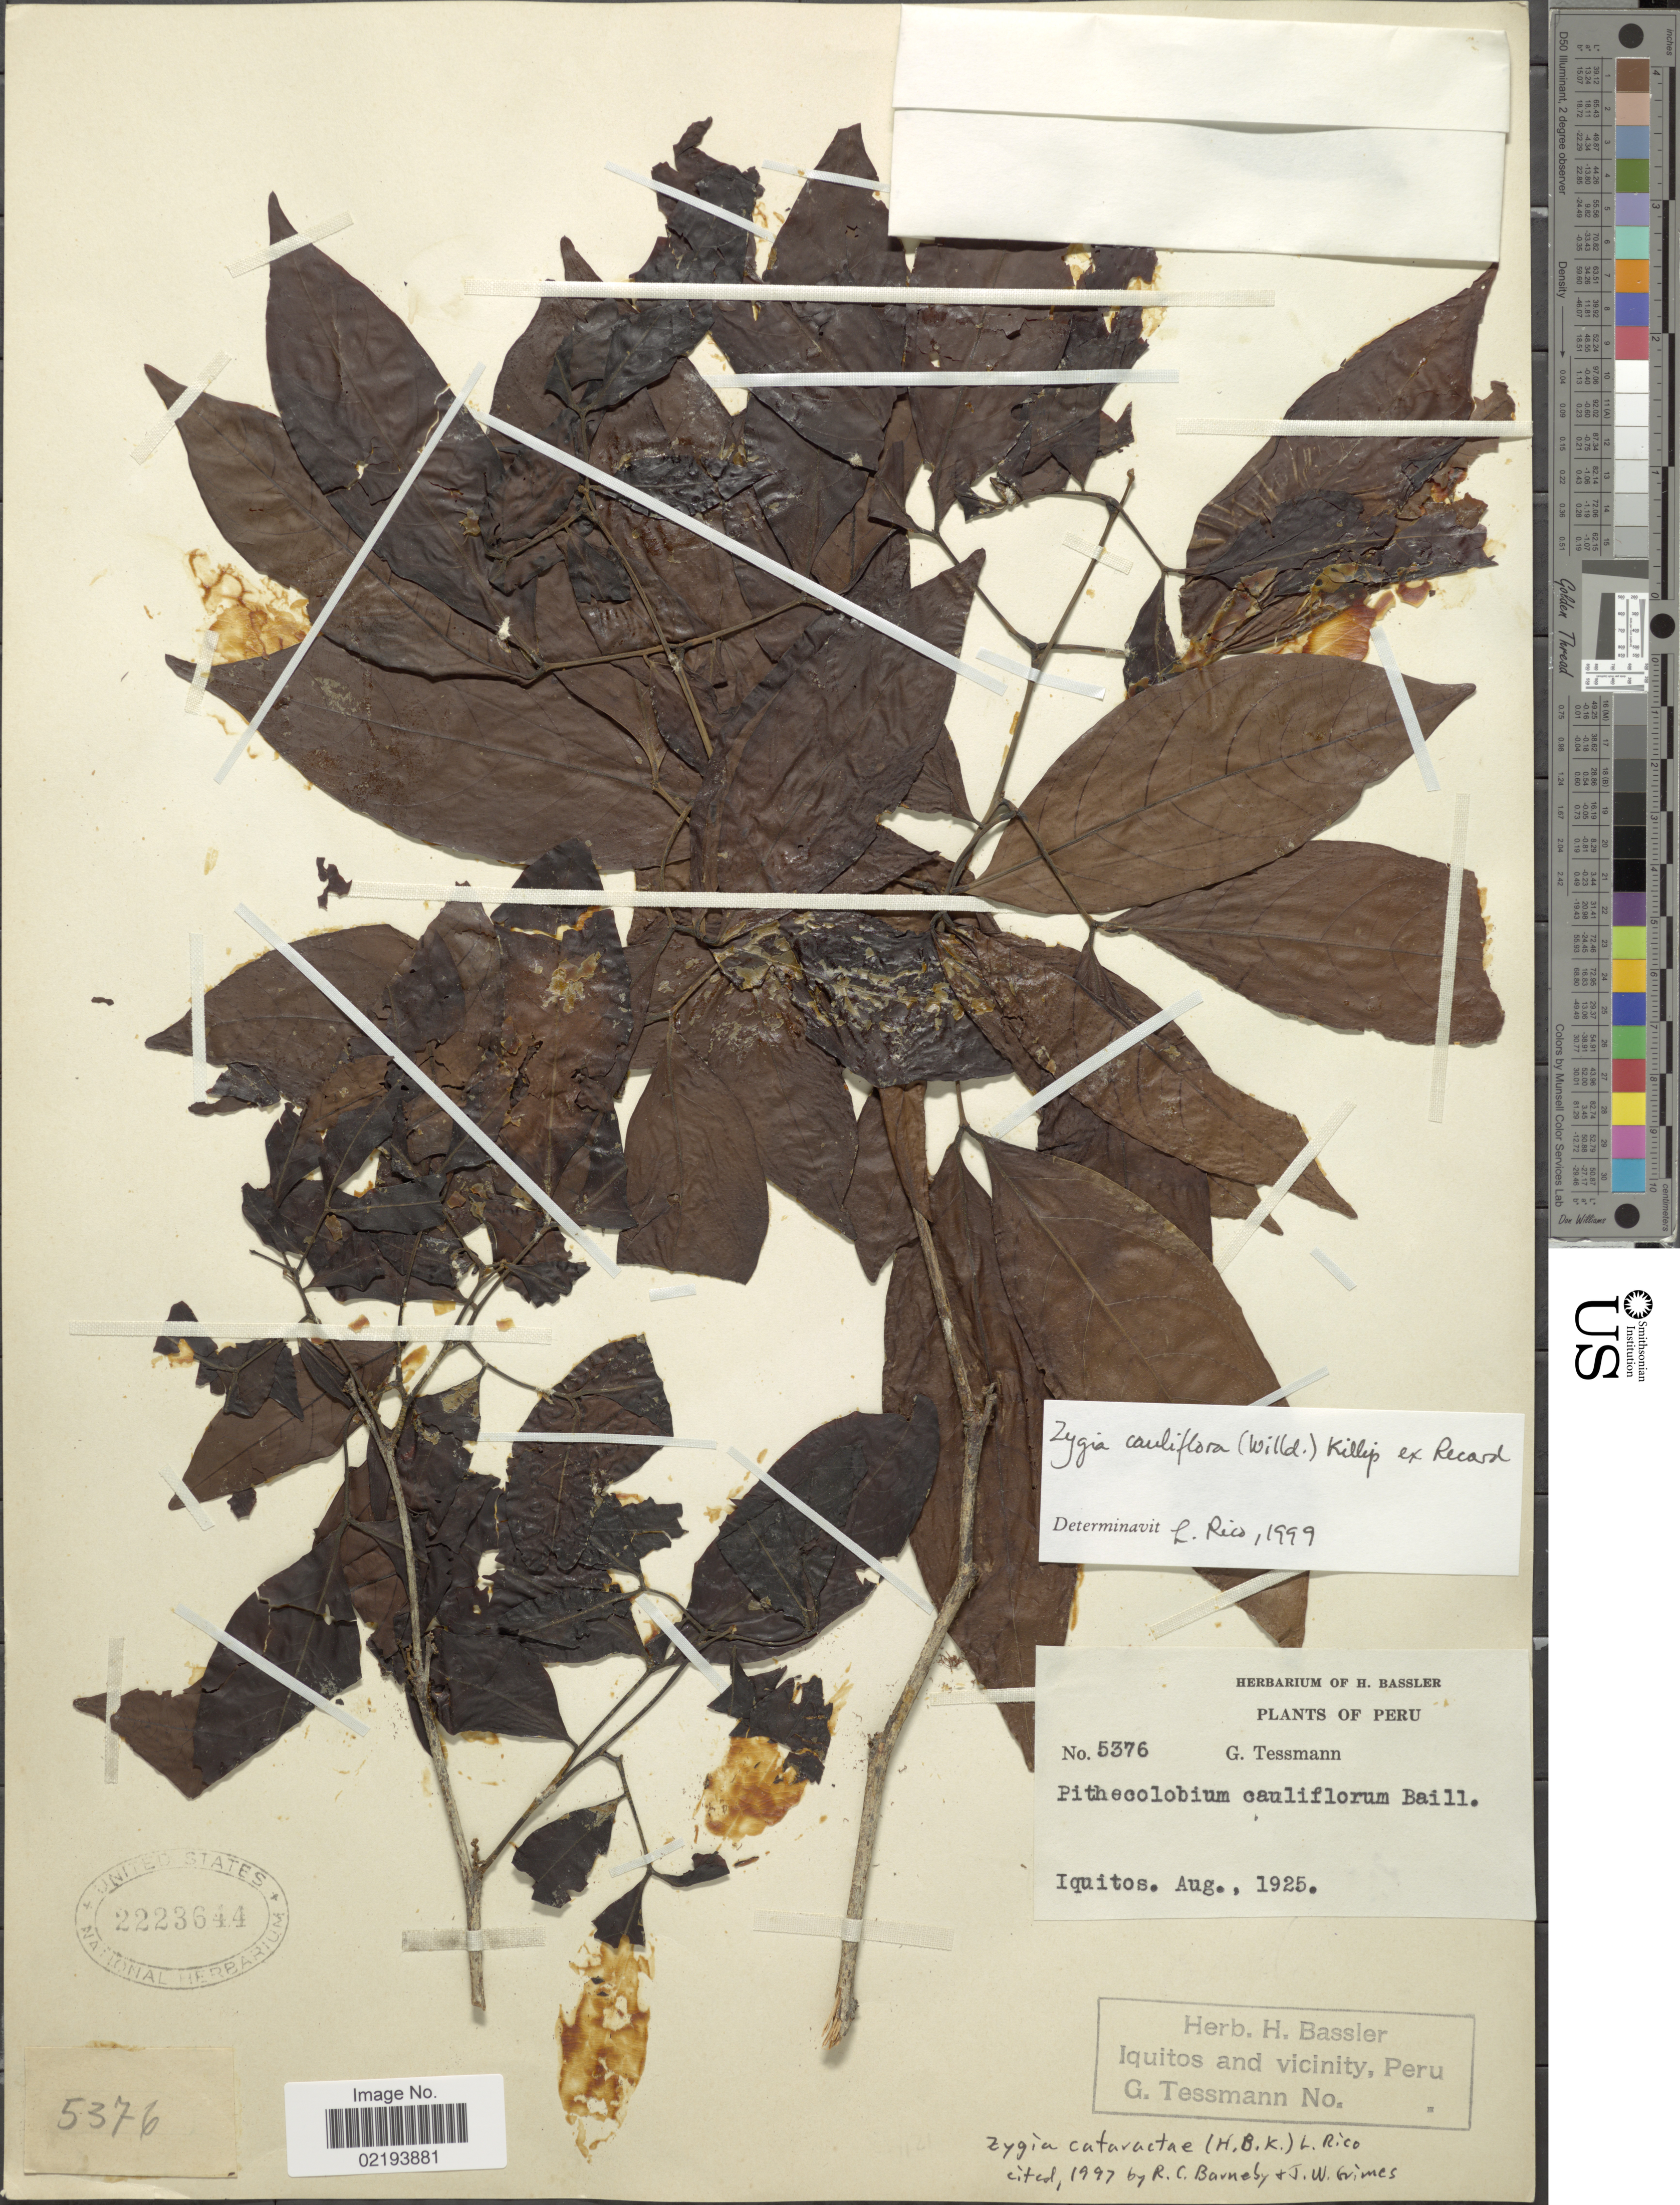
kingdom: Plantae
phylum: Tracheophyta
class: Magnoliopsida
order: Fabales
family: Fabaceae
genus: Zygia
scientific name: Zygia cataractae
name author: (Kunth) L. Rico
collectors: G. Tessmann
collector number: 5376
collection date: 1925-08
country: Peru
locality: Iquitos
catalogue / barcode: US 2223644